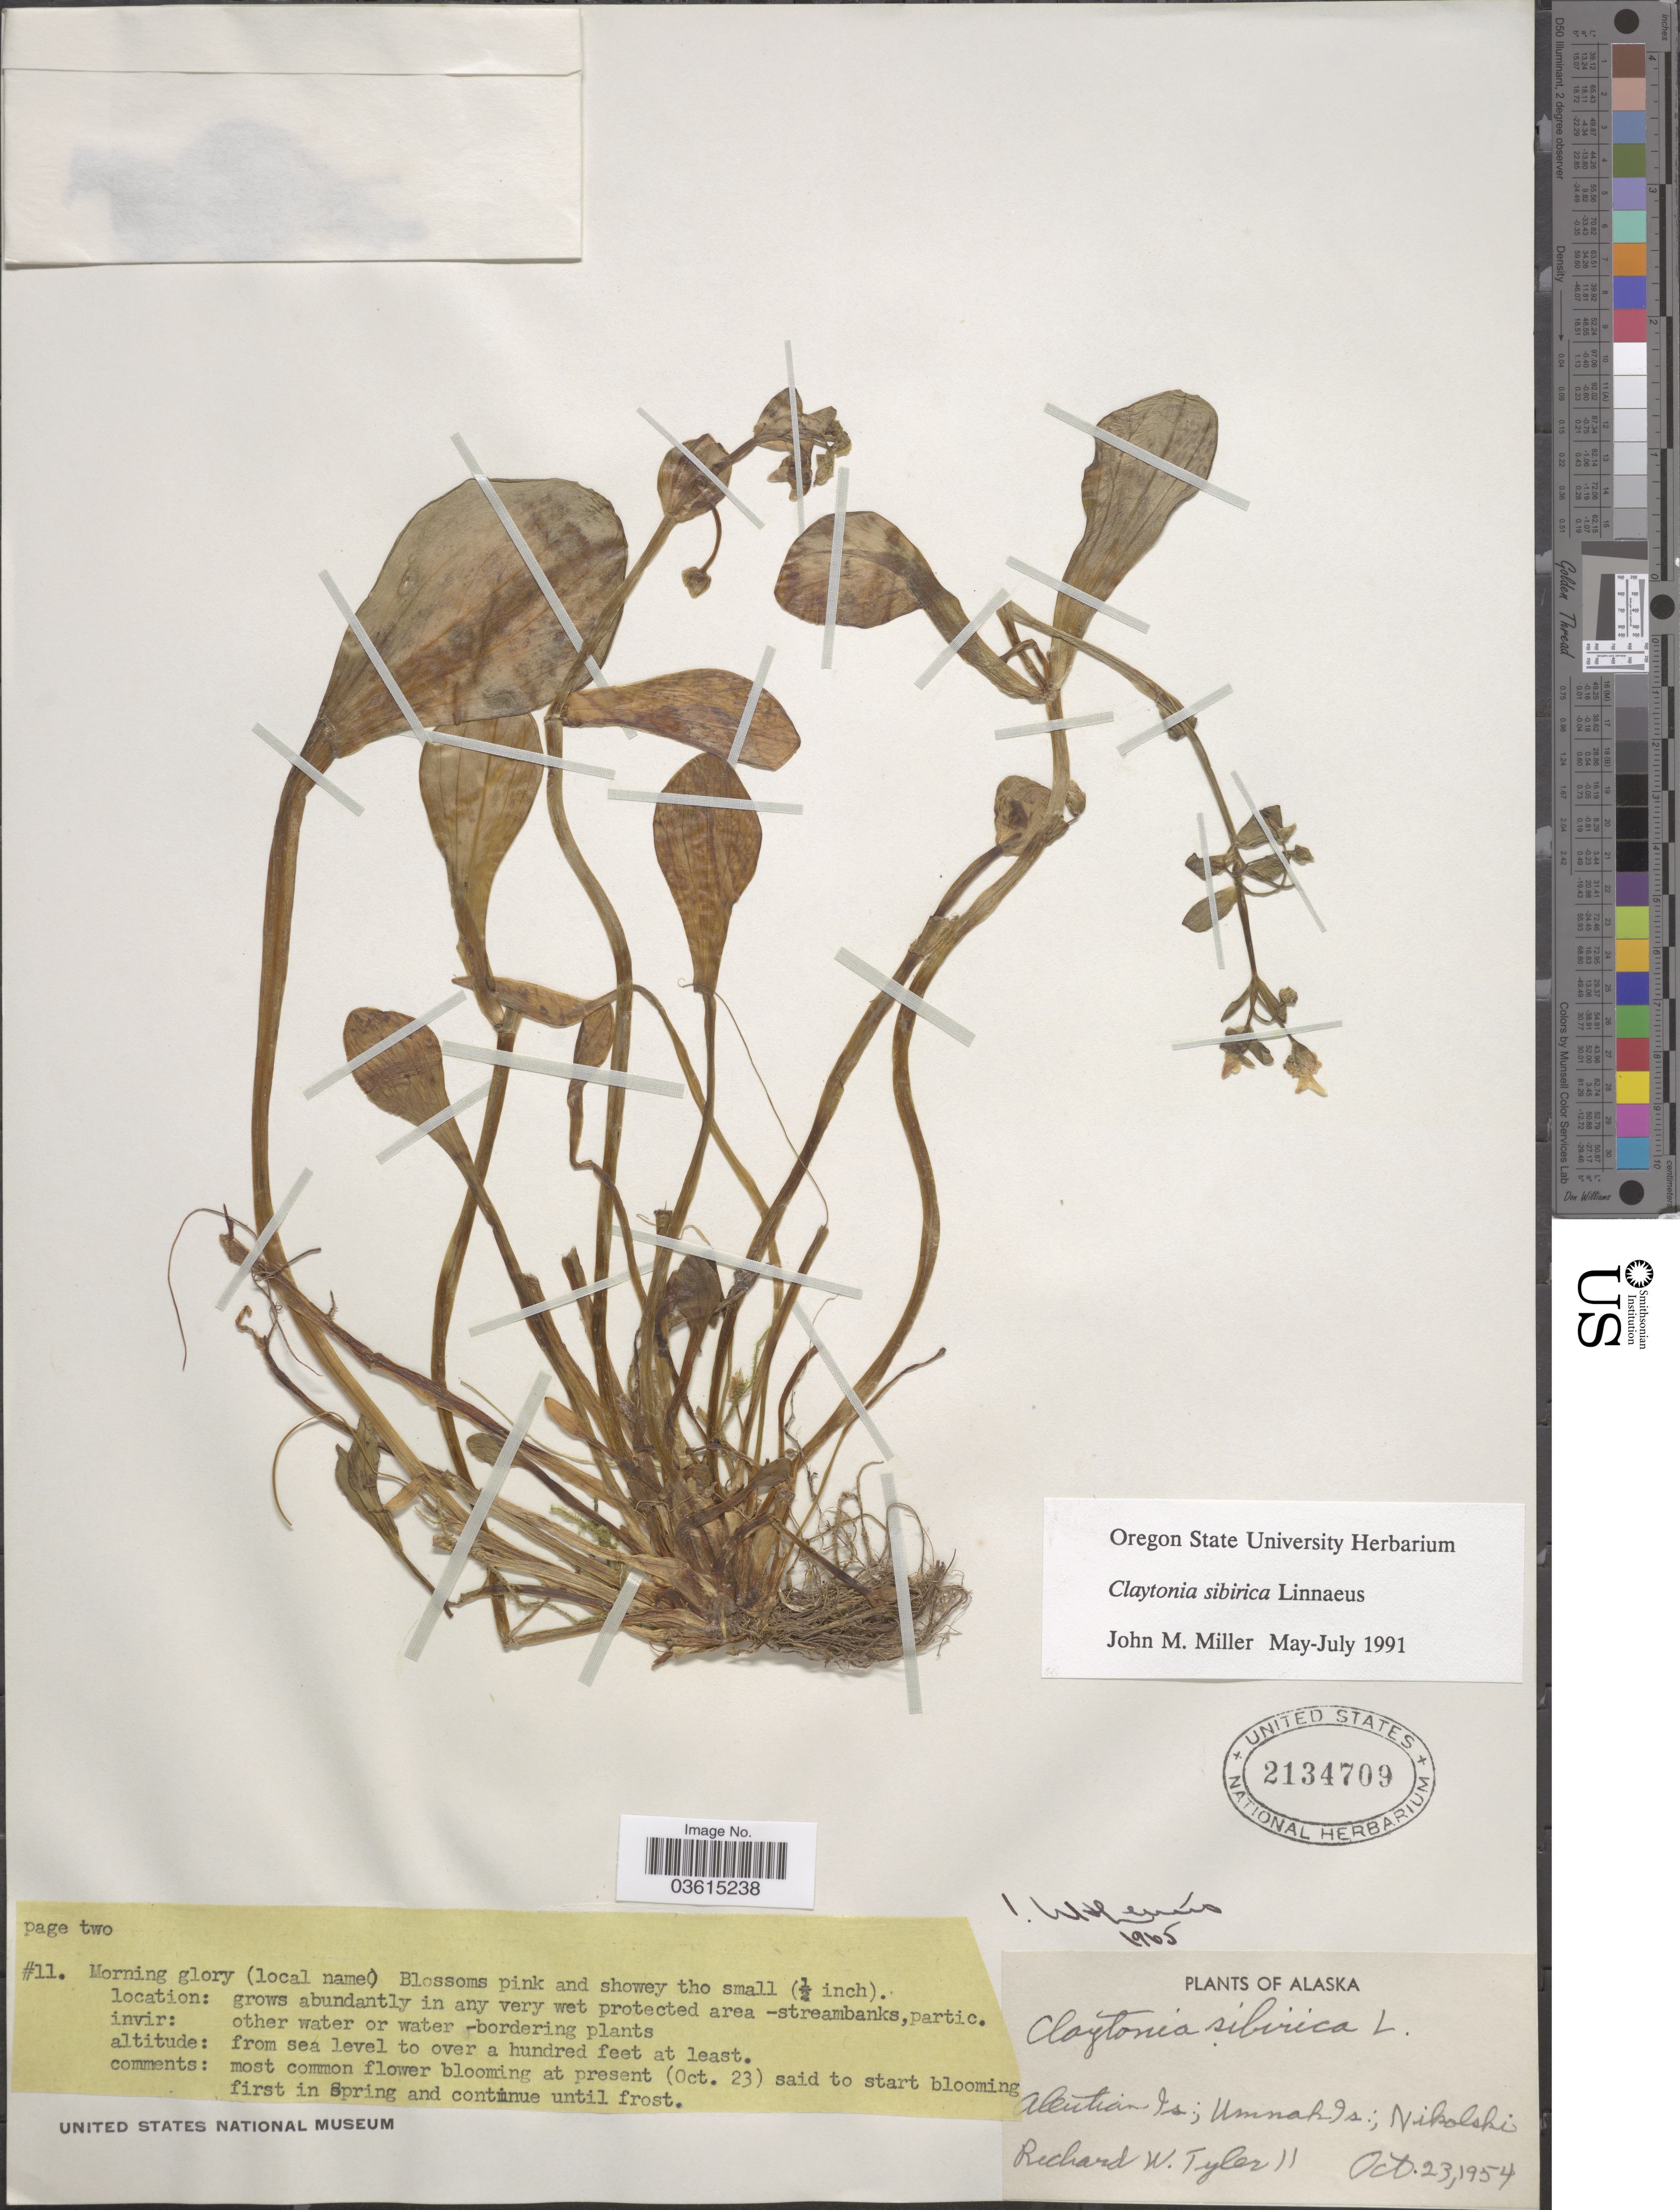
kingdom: Plantae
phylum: Tracheophyta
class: Magnoliopsida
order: Caryophyllales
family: Montiaceae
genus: Claytonia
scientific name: Claytonia sibirica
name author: L.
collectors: R. Tyler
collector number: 11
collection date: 1954-10-23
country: United States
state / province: Alaska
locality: Aleutian Is.; Umnah Is.; Nikolski.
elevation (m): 0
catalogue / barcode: US 2134709